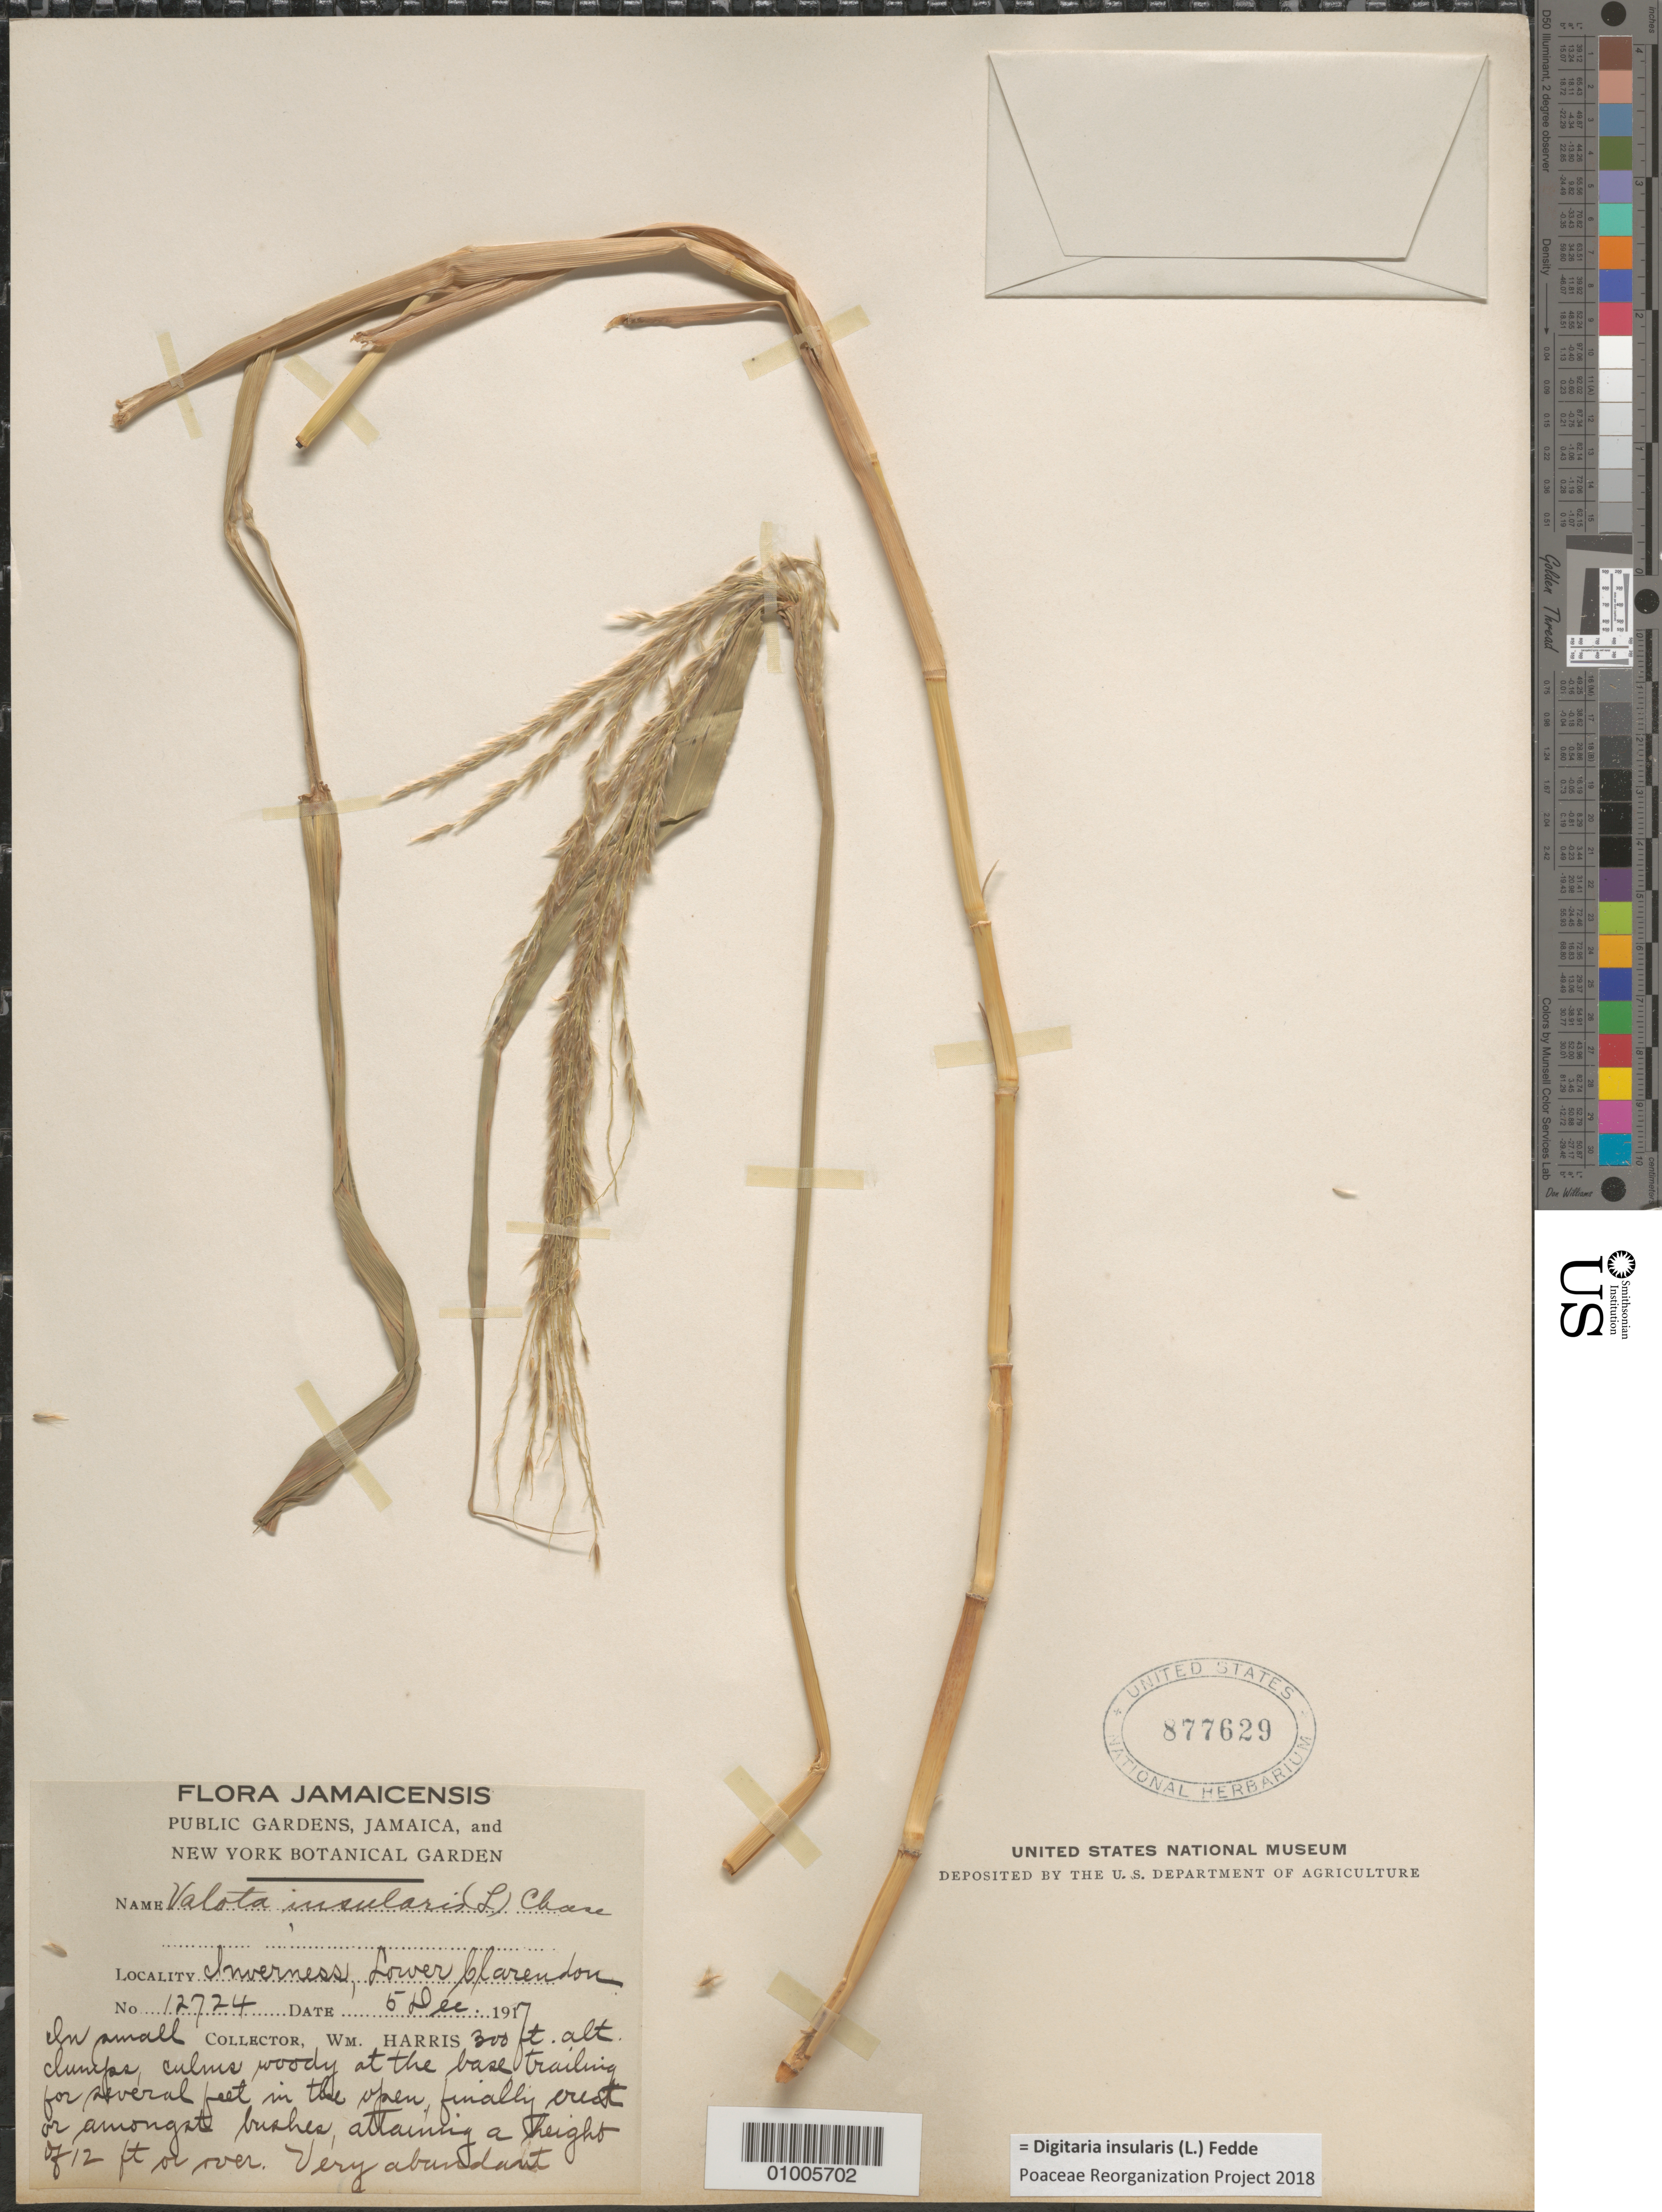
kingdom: Plantae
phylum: Tracheophyta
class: Liliopsida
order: Poales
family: Poaceae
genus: Digitaria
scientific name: Digitaria insularis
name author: (L.) Mez ex Ekman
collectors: W. H. Harris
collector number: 12724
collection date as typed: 05 Dec 1917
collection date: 1917-12-05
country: Jamaica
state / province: Clarendon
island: Jamaica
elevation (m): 91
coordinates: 0 N, 0 E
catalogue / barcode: US 877629